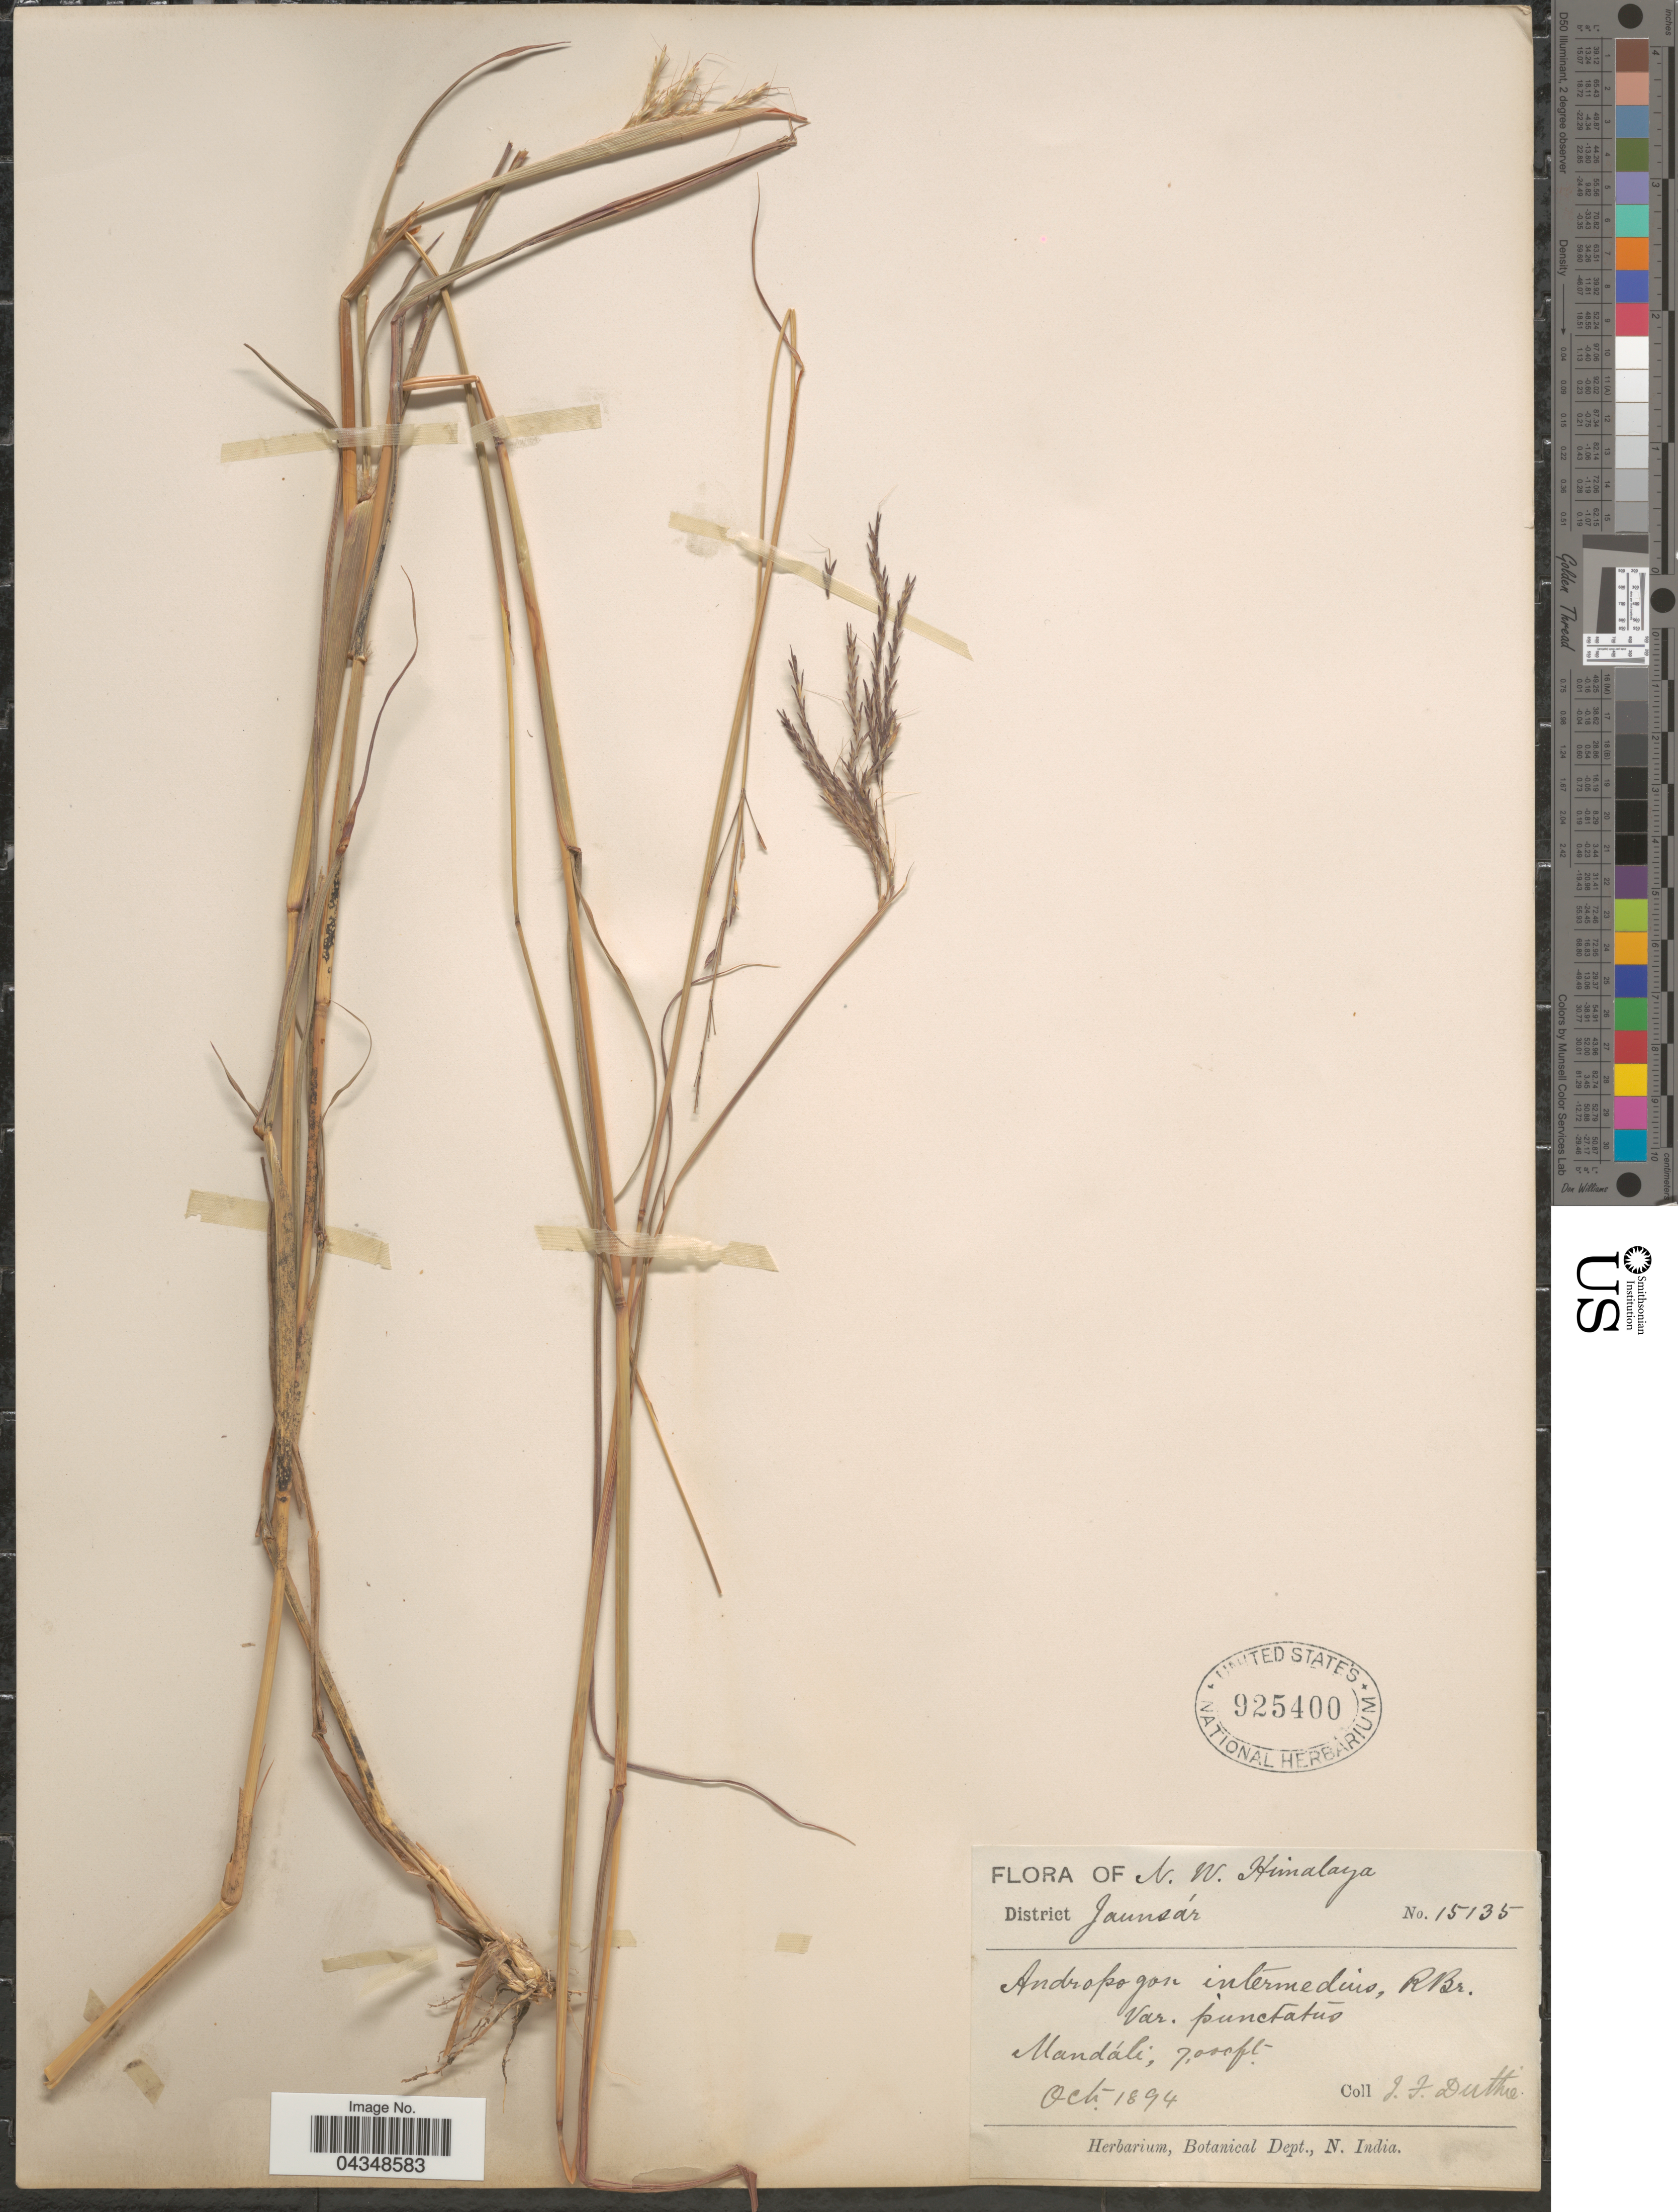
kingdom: Plantae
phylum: Tracheophyta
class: Liliopsida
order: Poales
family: Poaceae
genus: Bothriochloa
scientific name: Bothriochloa bladhii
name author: (Retz.) S.T. Blake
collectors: J. F. Duthie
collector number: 15135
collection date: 1894-10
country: India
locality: N. W. Himalaya. District Jaunsár. Mandái.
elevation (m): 2134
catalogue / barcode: US 925400